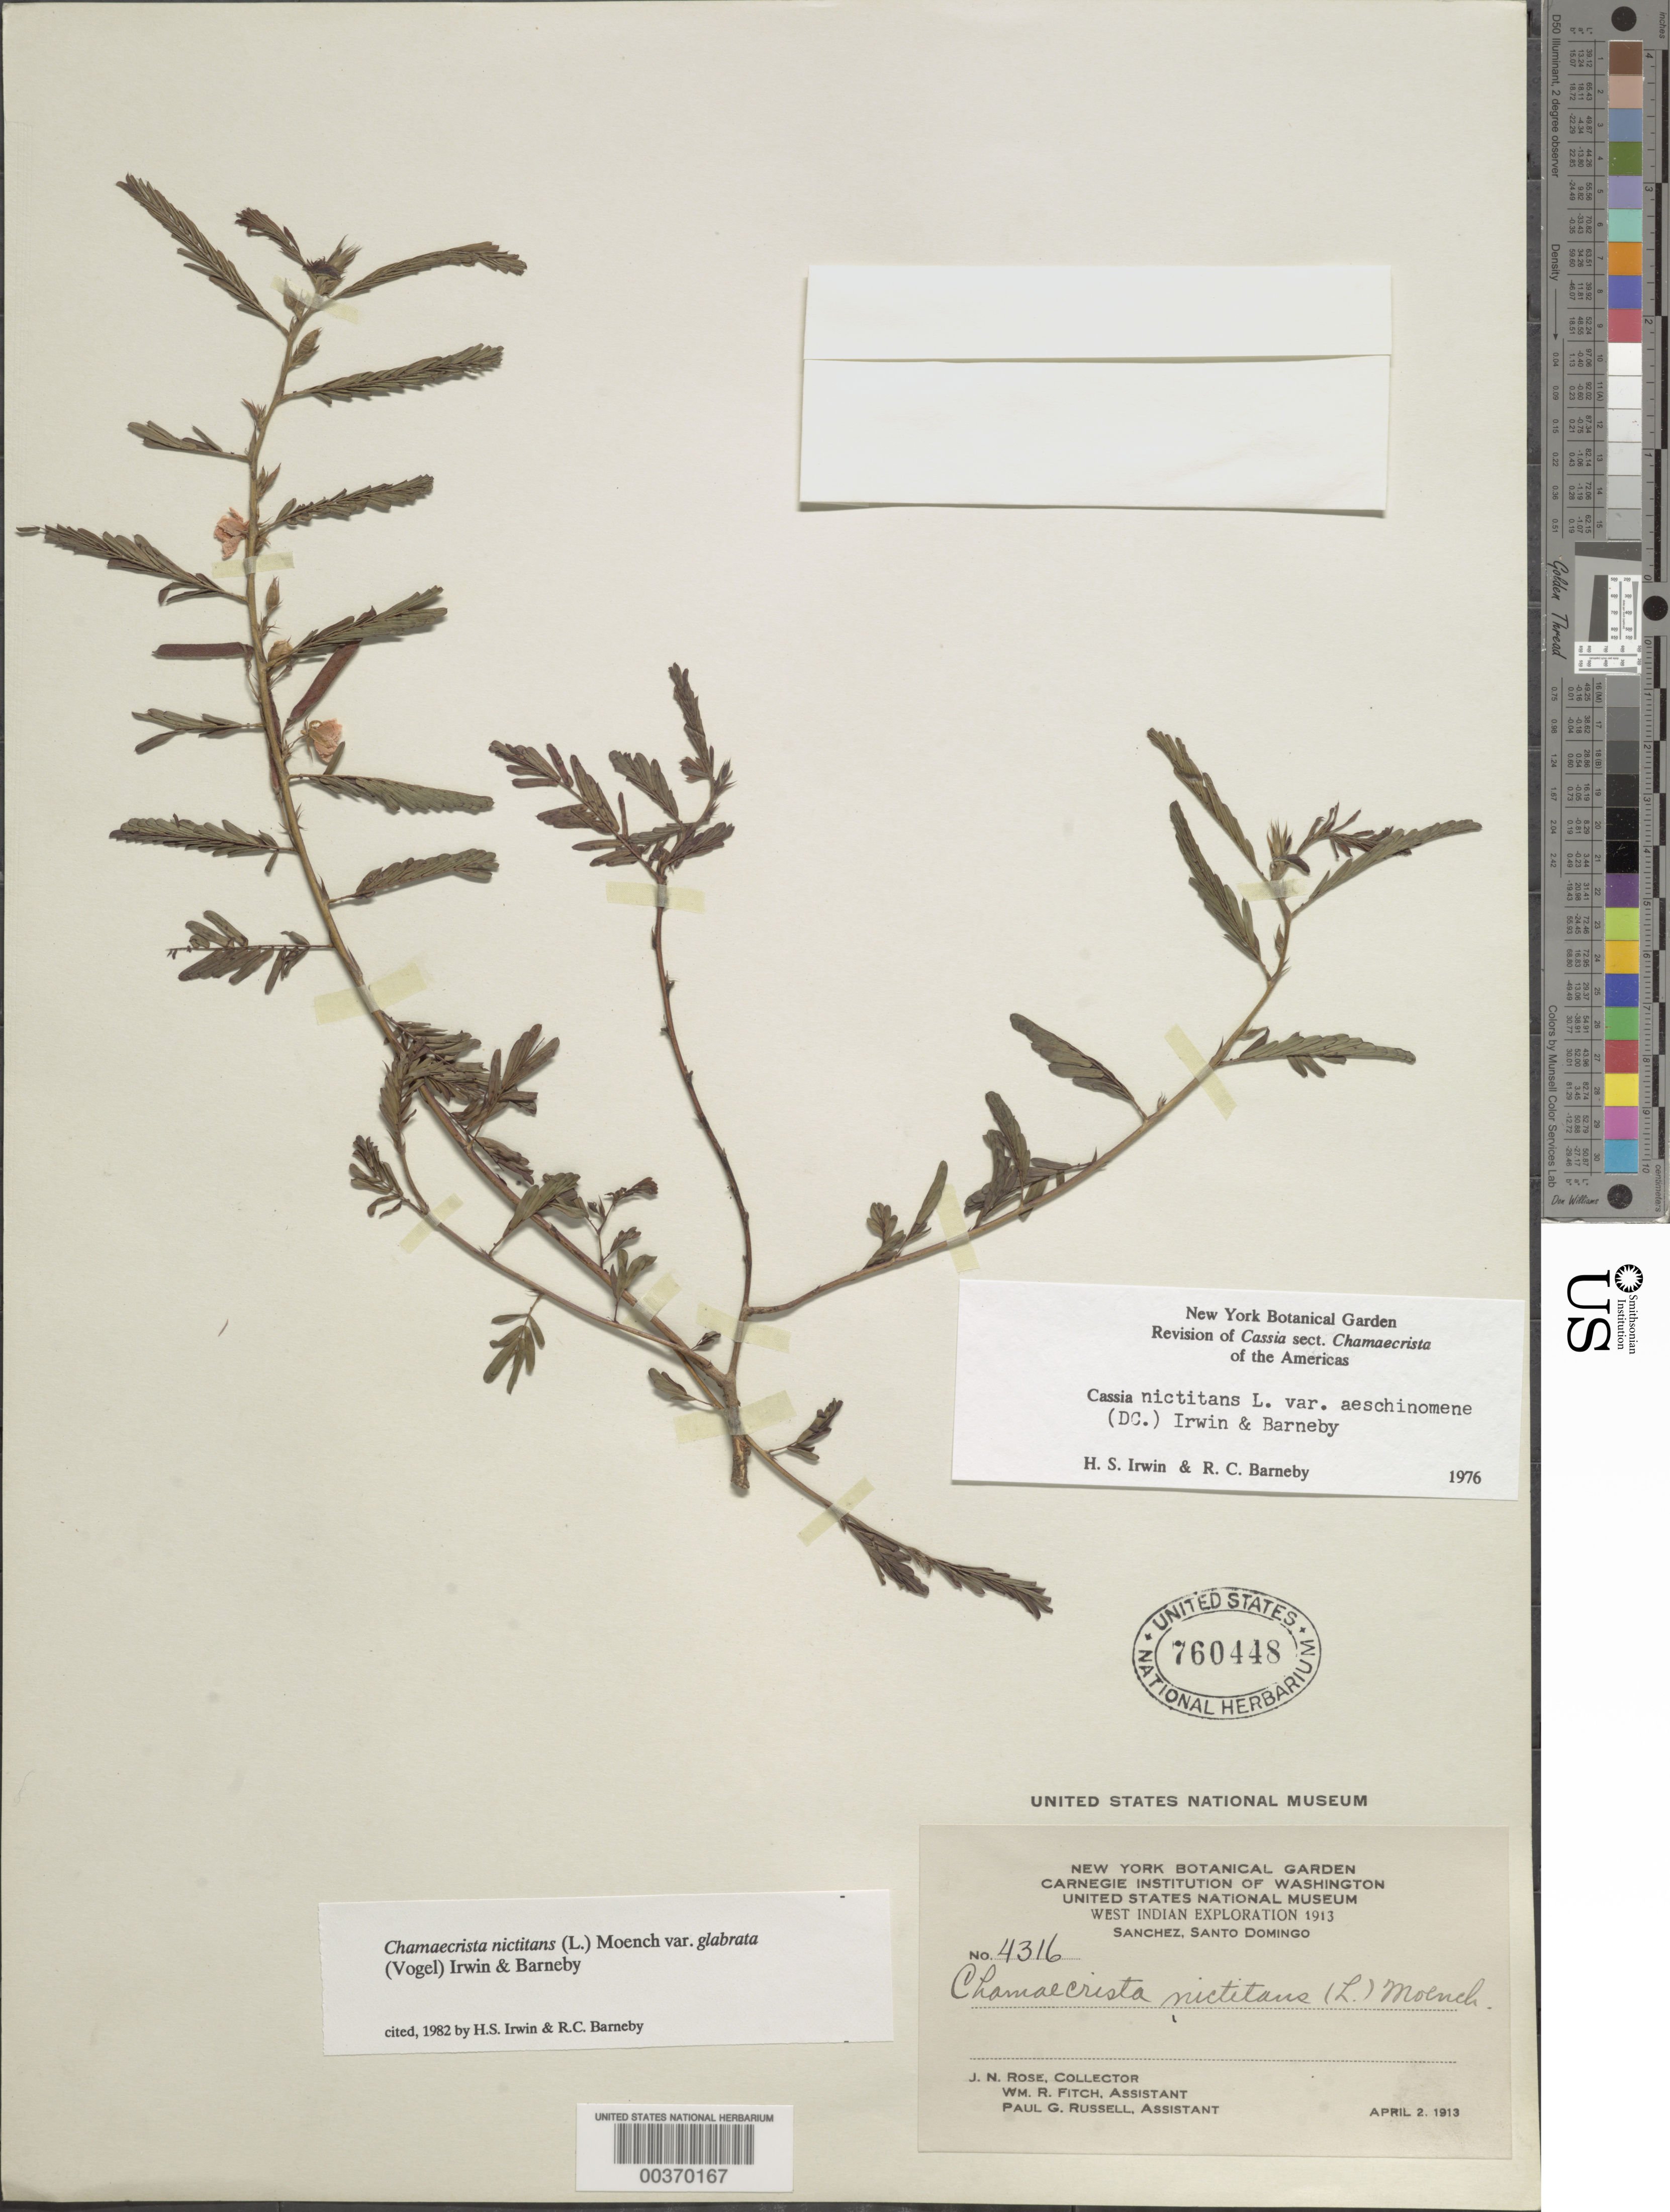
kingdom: Plantae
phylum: Tracheophyta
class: Magnoliopsida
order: Fabales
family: Fabaceae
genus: Chamaecrista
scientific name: Chamaecrista nictitans var. glabrata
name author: (Vogel) H.S. Irwin & Barneby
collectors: J. N. Rose, W. R. Fitch & P. G. Russell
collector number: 4316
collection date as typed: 02 Apr 1913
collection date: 1913-04-02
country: Dominican Republic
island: Hispaniola Island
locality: Sanchez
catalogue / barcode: US 760448